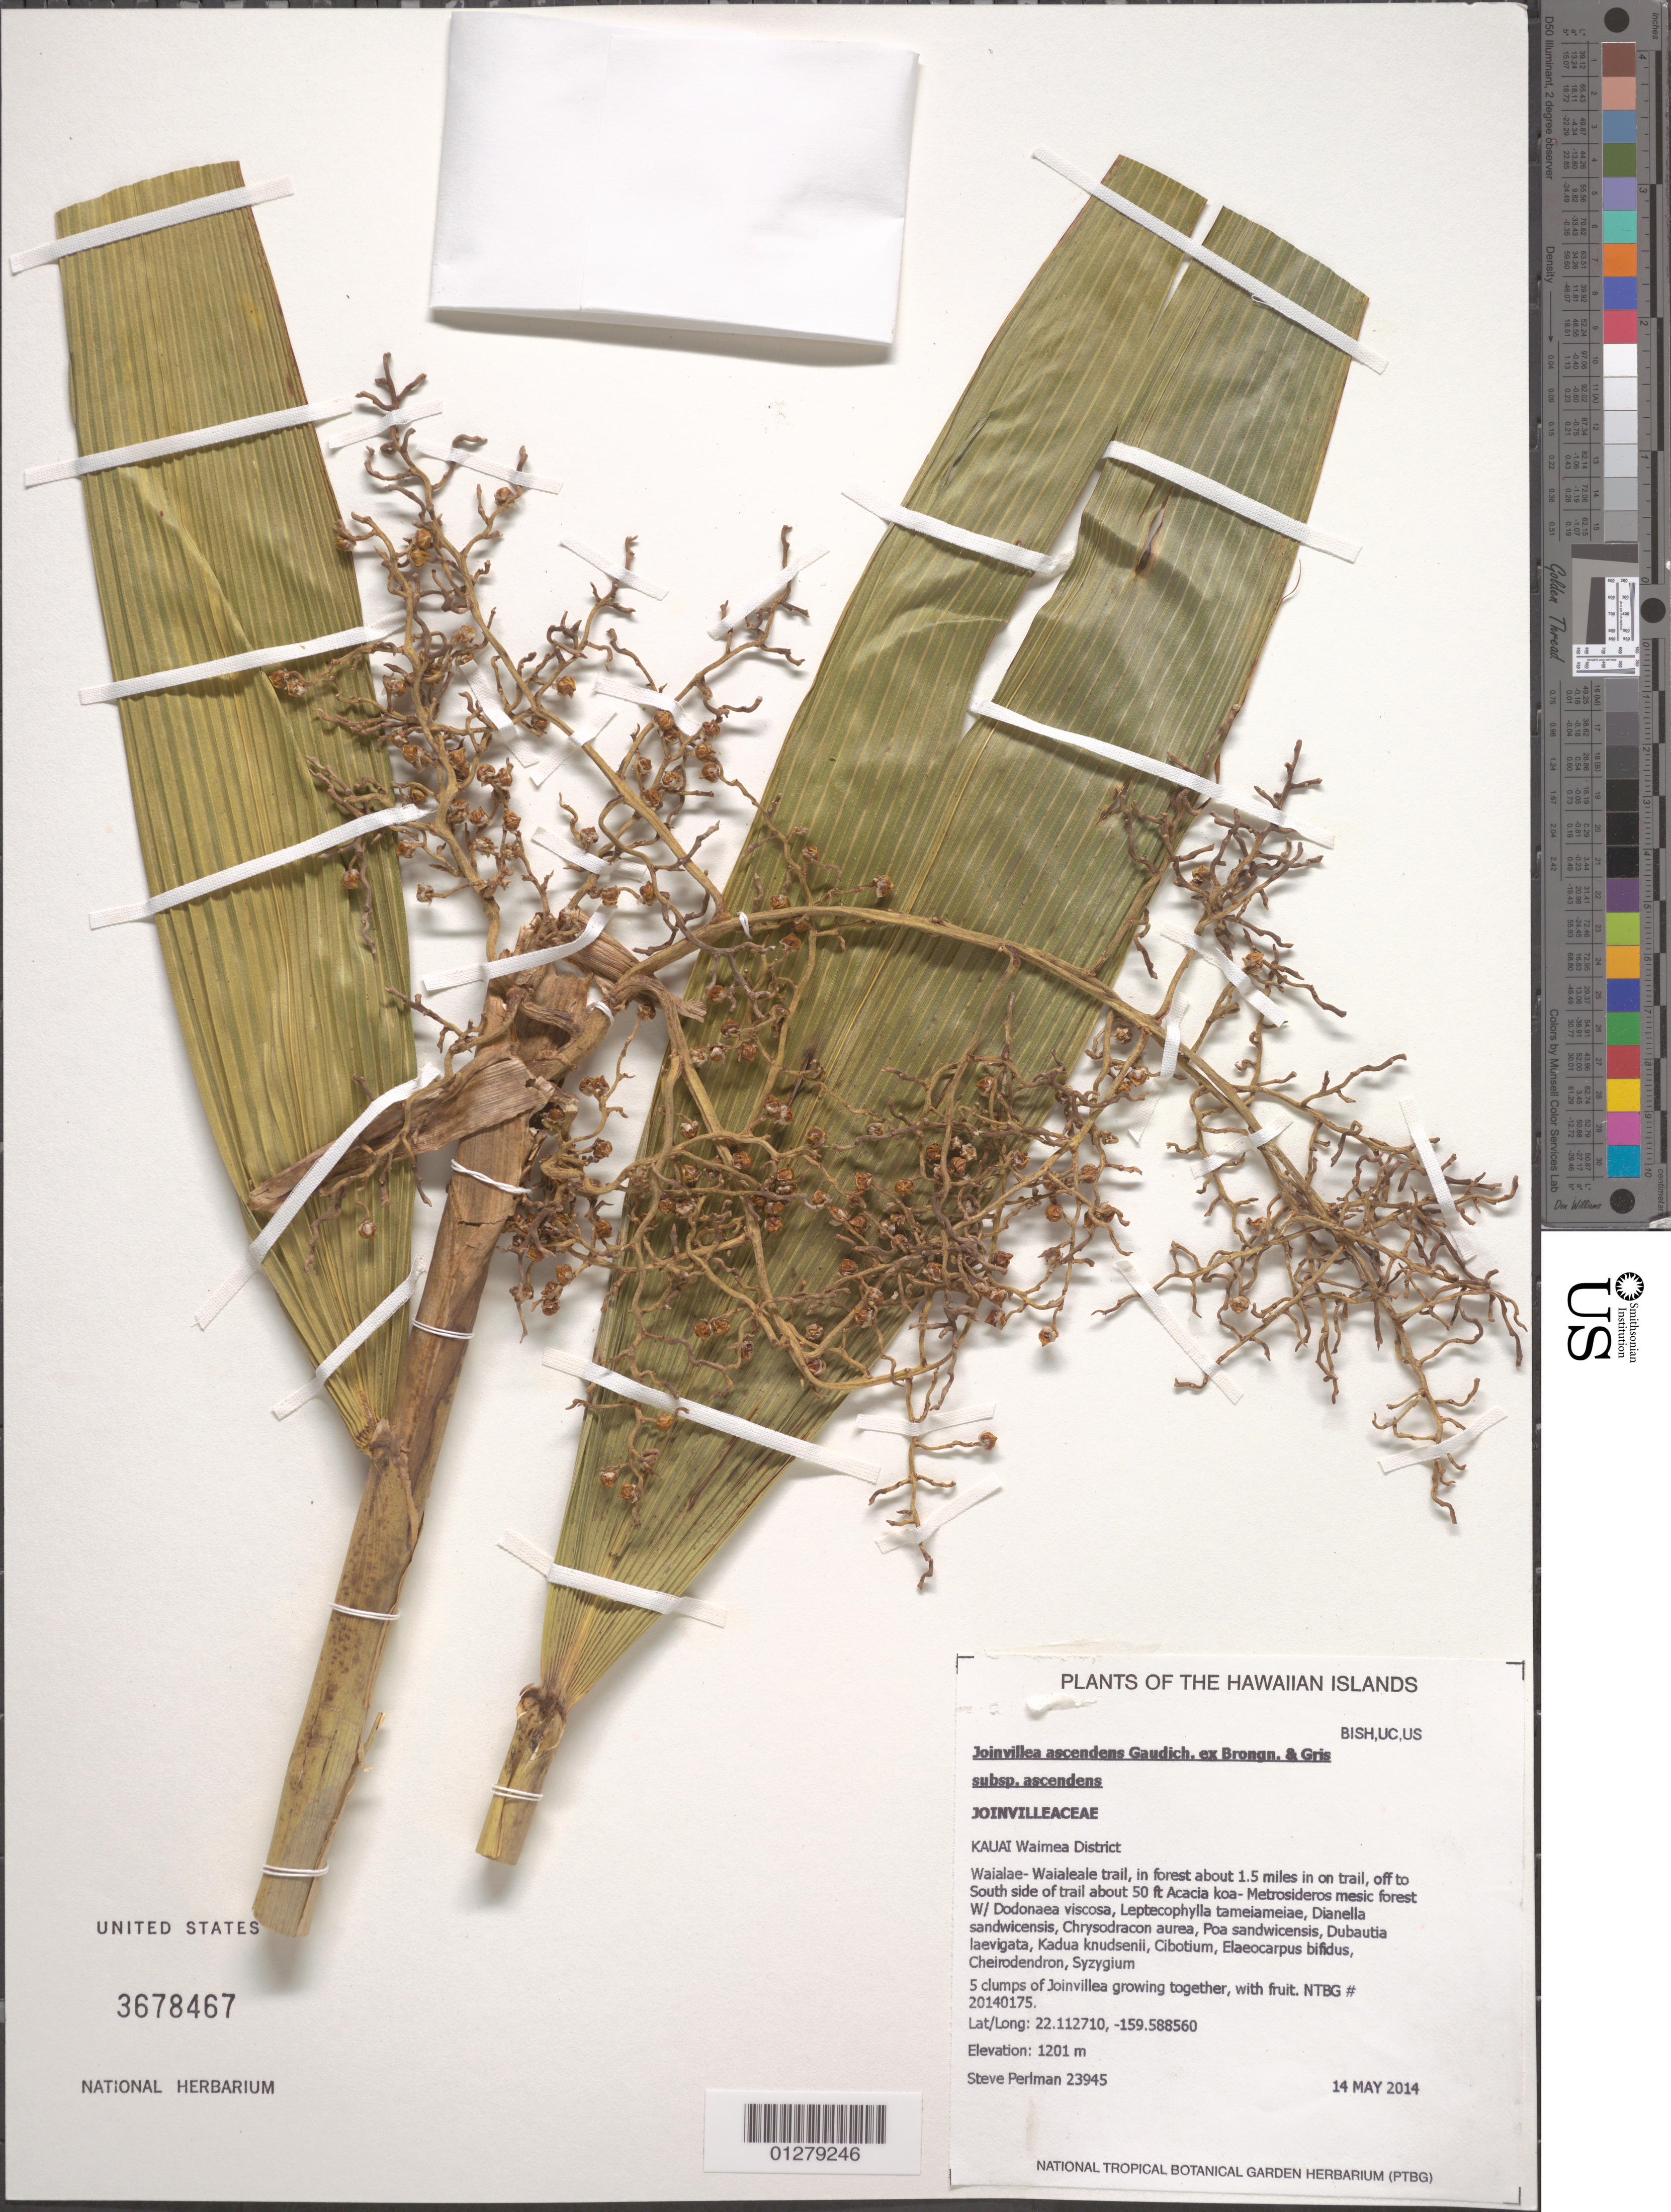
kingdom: Plantae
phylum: Tracheophyta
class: Liliopsida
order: Poales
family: Joinvilleaceae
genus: Joinvillea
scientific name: Joinvillea ascendens subsp. ascendens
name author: Gaudich. ex Brongn. & Gris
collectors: S. P. Perlman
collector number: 23945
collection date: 2014-05-14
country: United States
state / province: Hawaii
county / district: Kauai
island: Kaua'i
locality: Waimea District, Waialae-Waialeale trail, in forest about 1.5 miles in off trail, off to south side of trail about 50 ft.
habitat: Mesic forest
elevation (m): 1201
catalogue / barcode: US 3678467